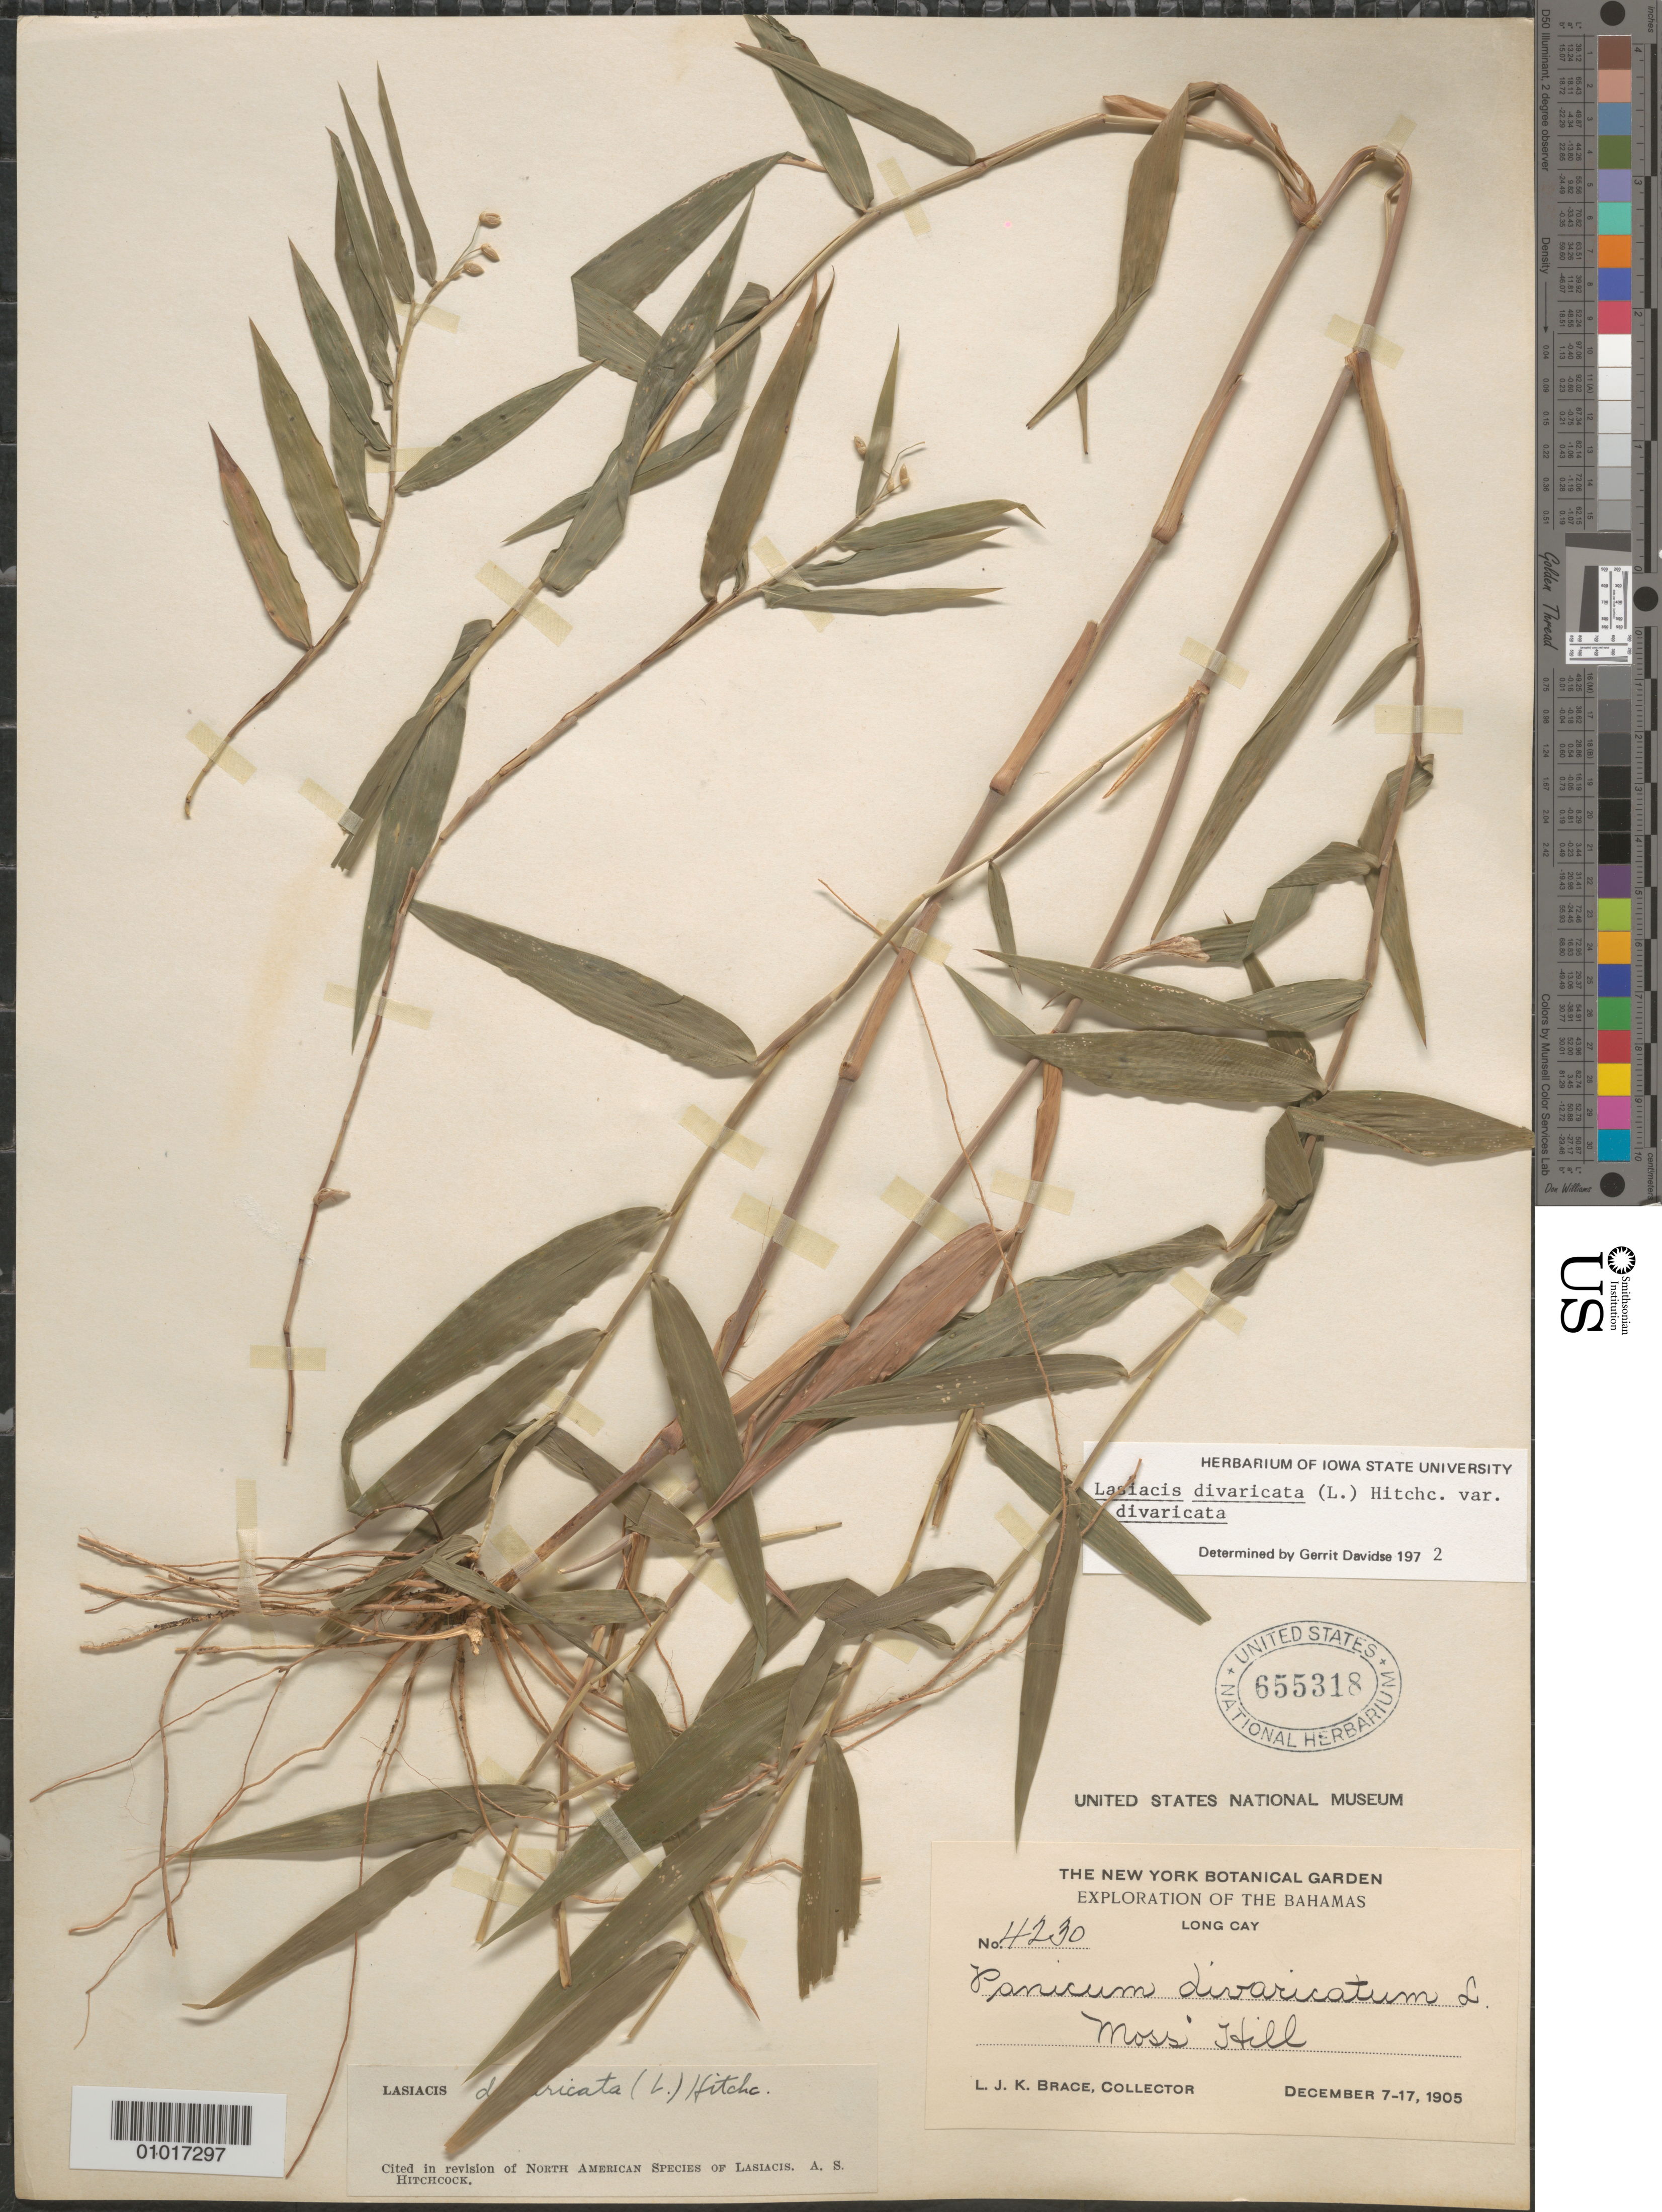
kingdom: Plantae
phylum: Tracheophyta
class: Liliopsida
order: Poales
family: Poaceae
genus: Lasiacis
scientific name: Lasiacis divaricata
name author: (L.) Hitchc.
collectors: L. J. K. Brace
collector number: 4230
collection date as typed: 07 Dec 1905 to 17 Dec 1905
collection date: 1905-12-07/1905-12-17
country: Bahamas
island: Long Cay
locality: Moss Hill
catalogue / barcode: US 655318